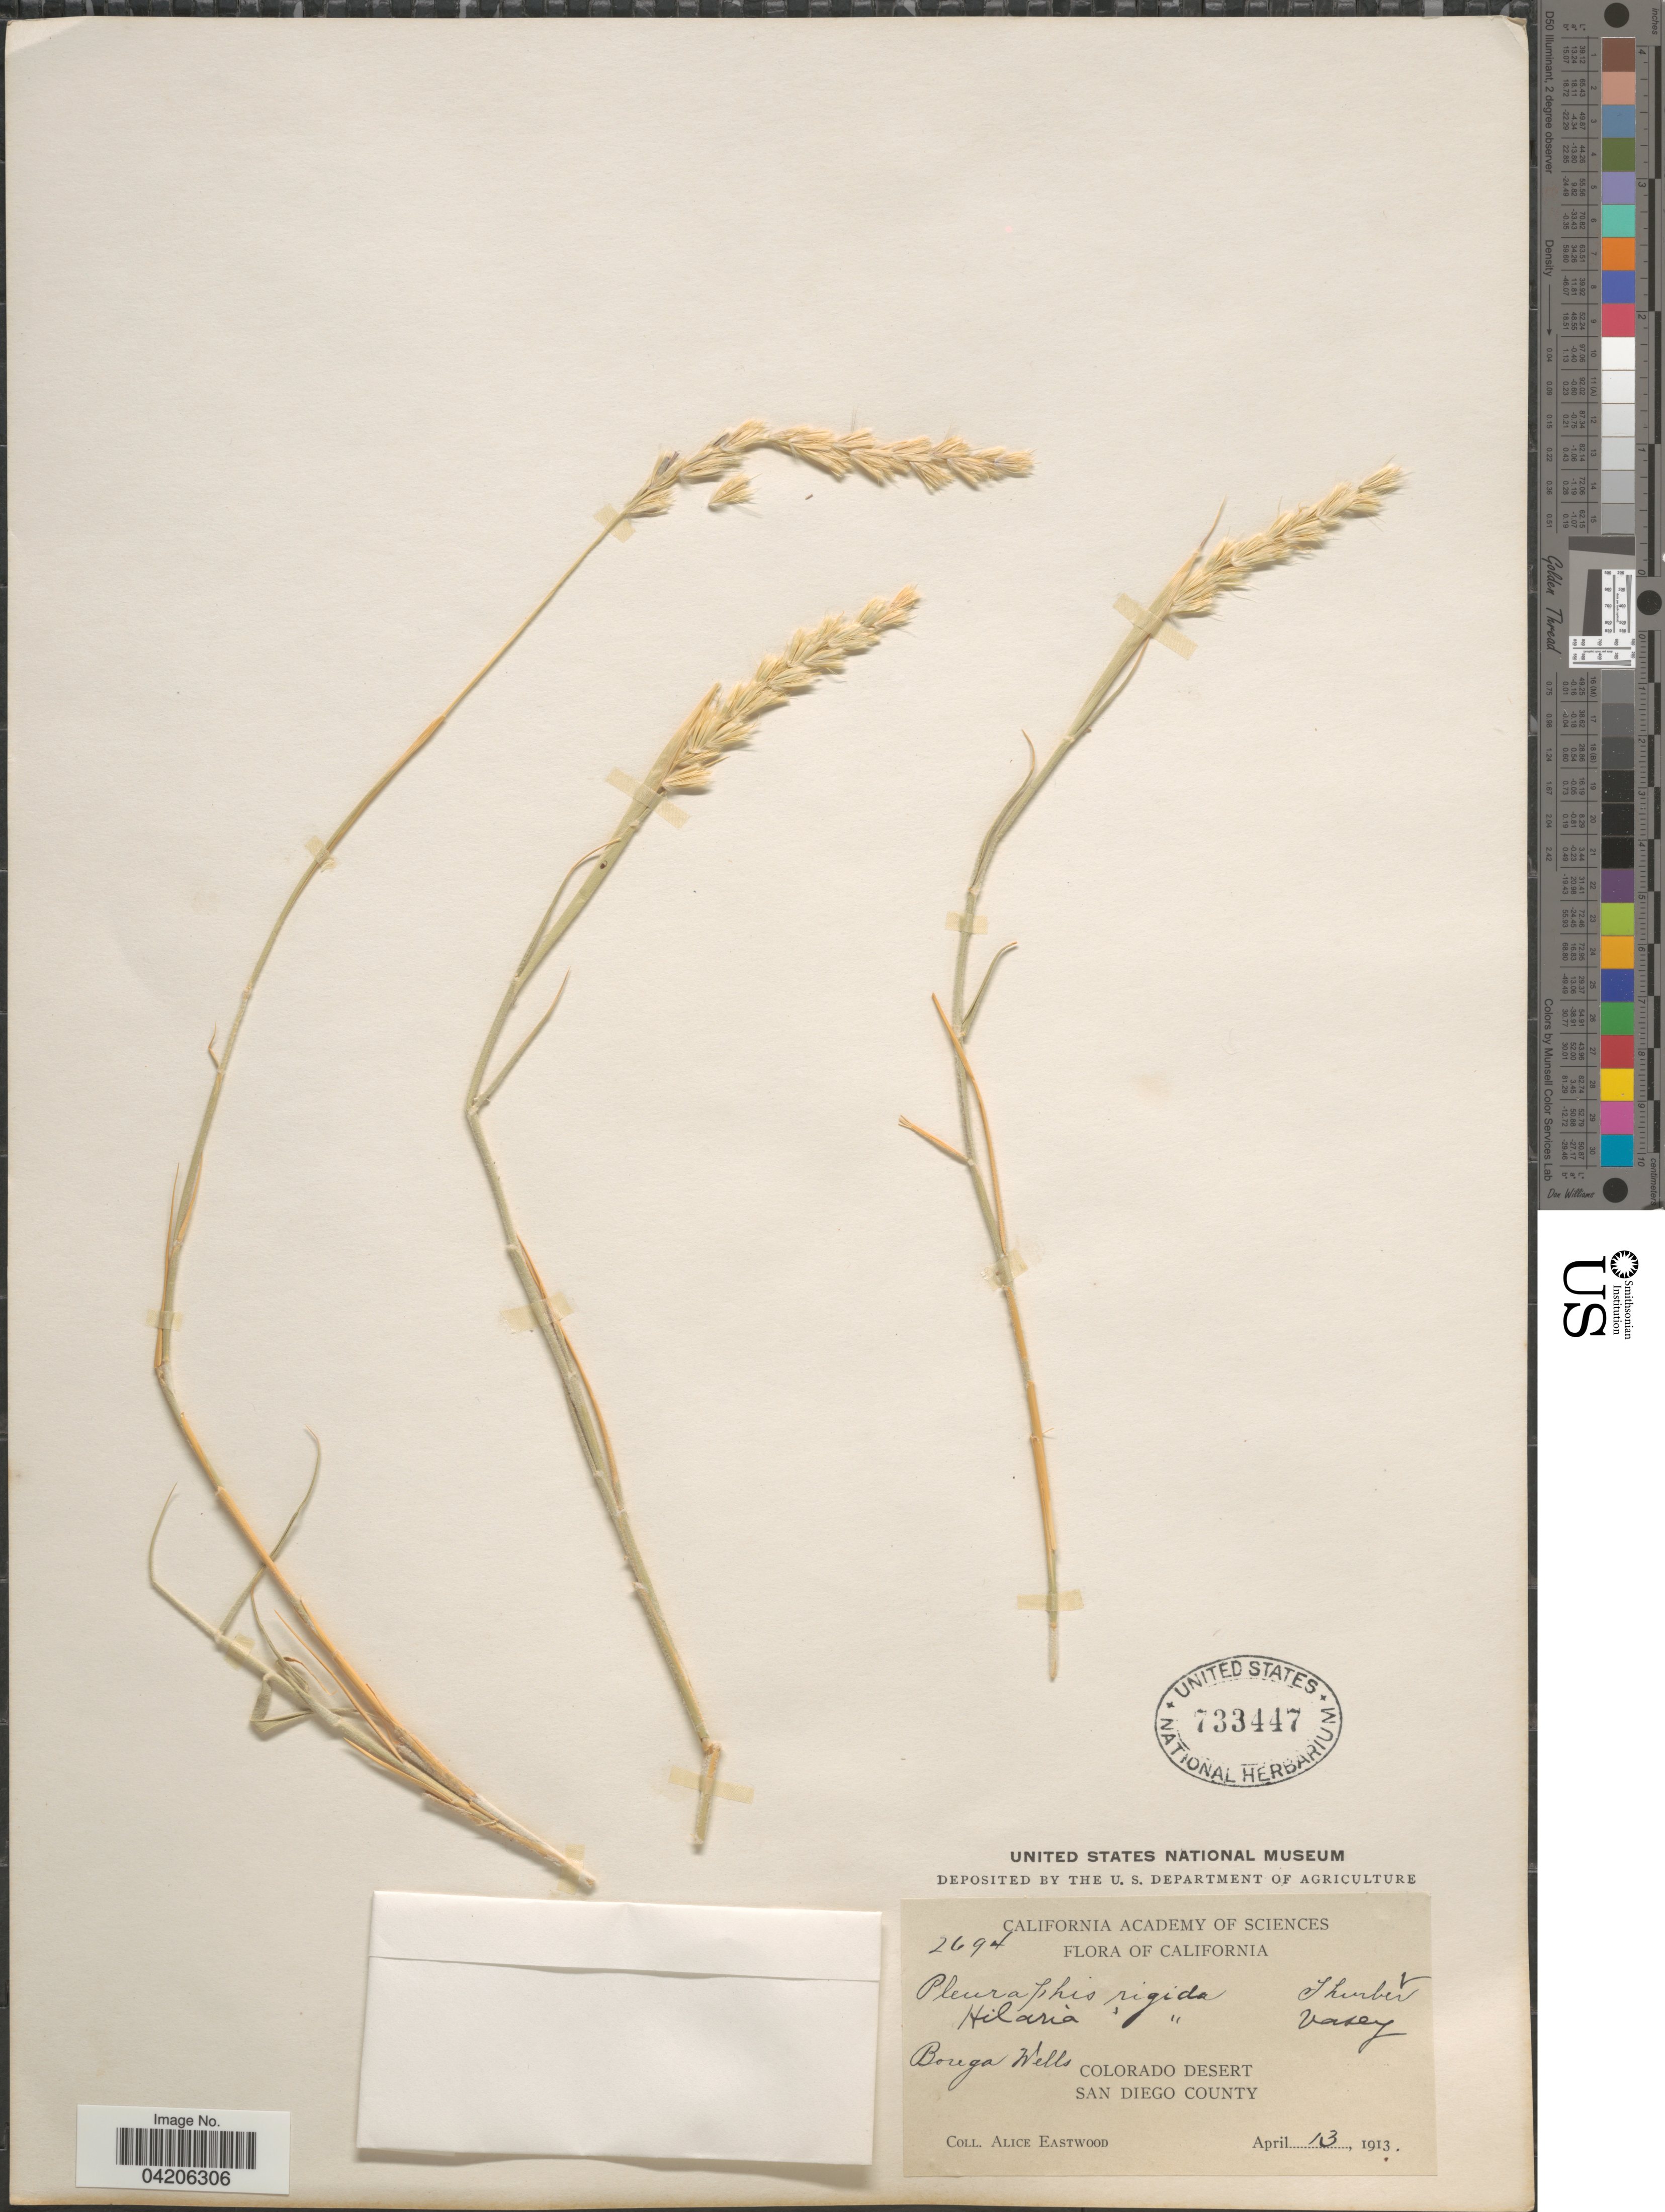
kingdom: Plantae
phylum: Tracheophyta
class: Liliopsida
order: Poales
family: Poaceae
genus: Hilaria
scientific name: Hilaria rigida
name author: (Thurb.) Benth. ex Scribn.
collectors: A. Eastwood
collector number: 2694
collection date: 1913-04-13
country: United States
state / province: California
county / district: San Diego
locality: Borega Wells. Colorado Desert.San Diego County.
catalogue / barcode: US 733447